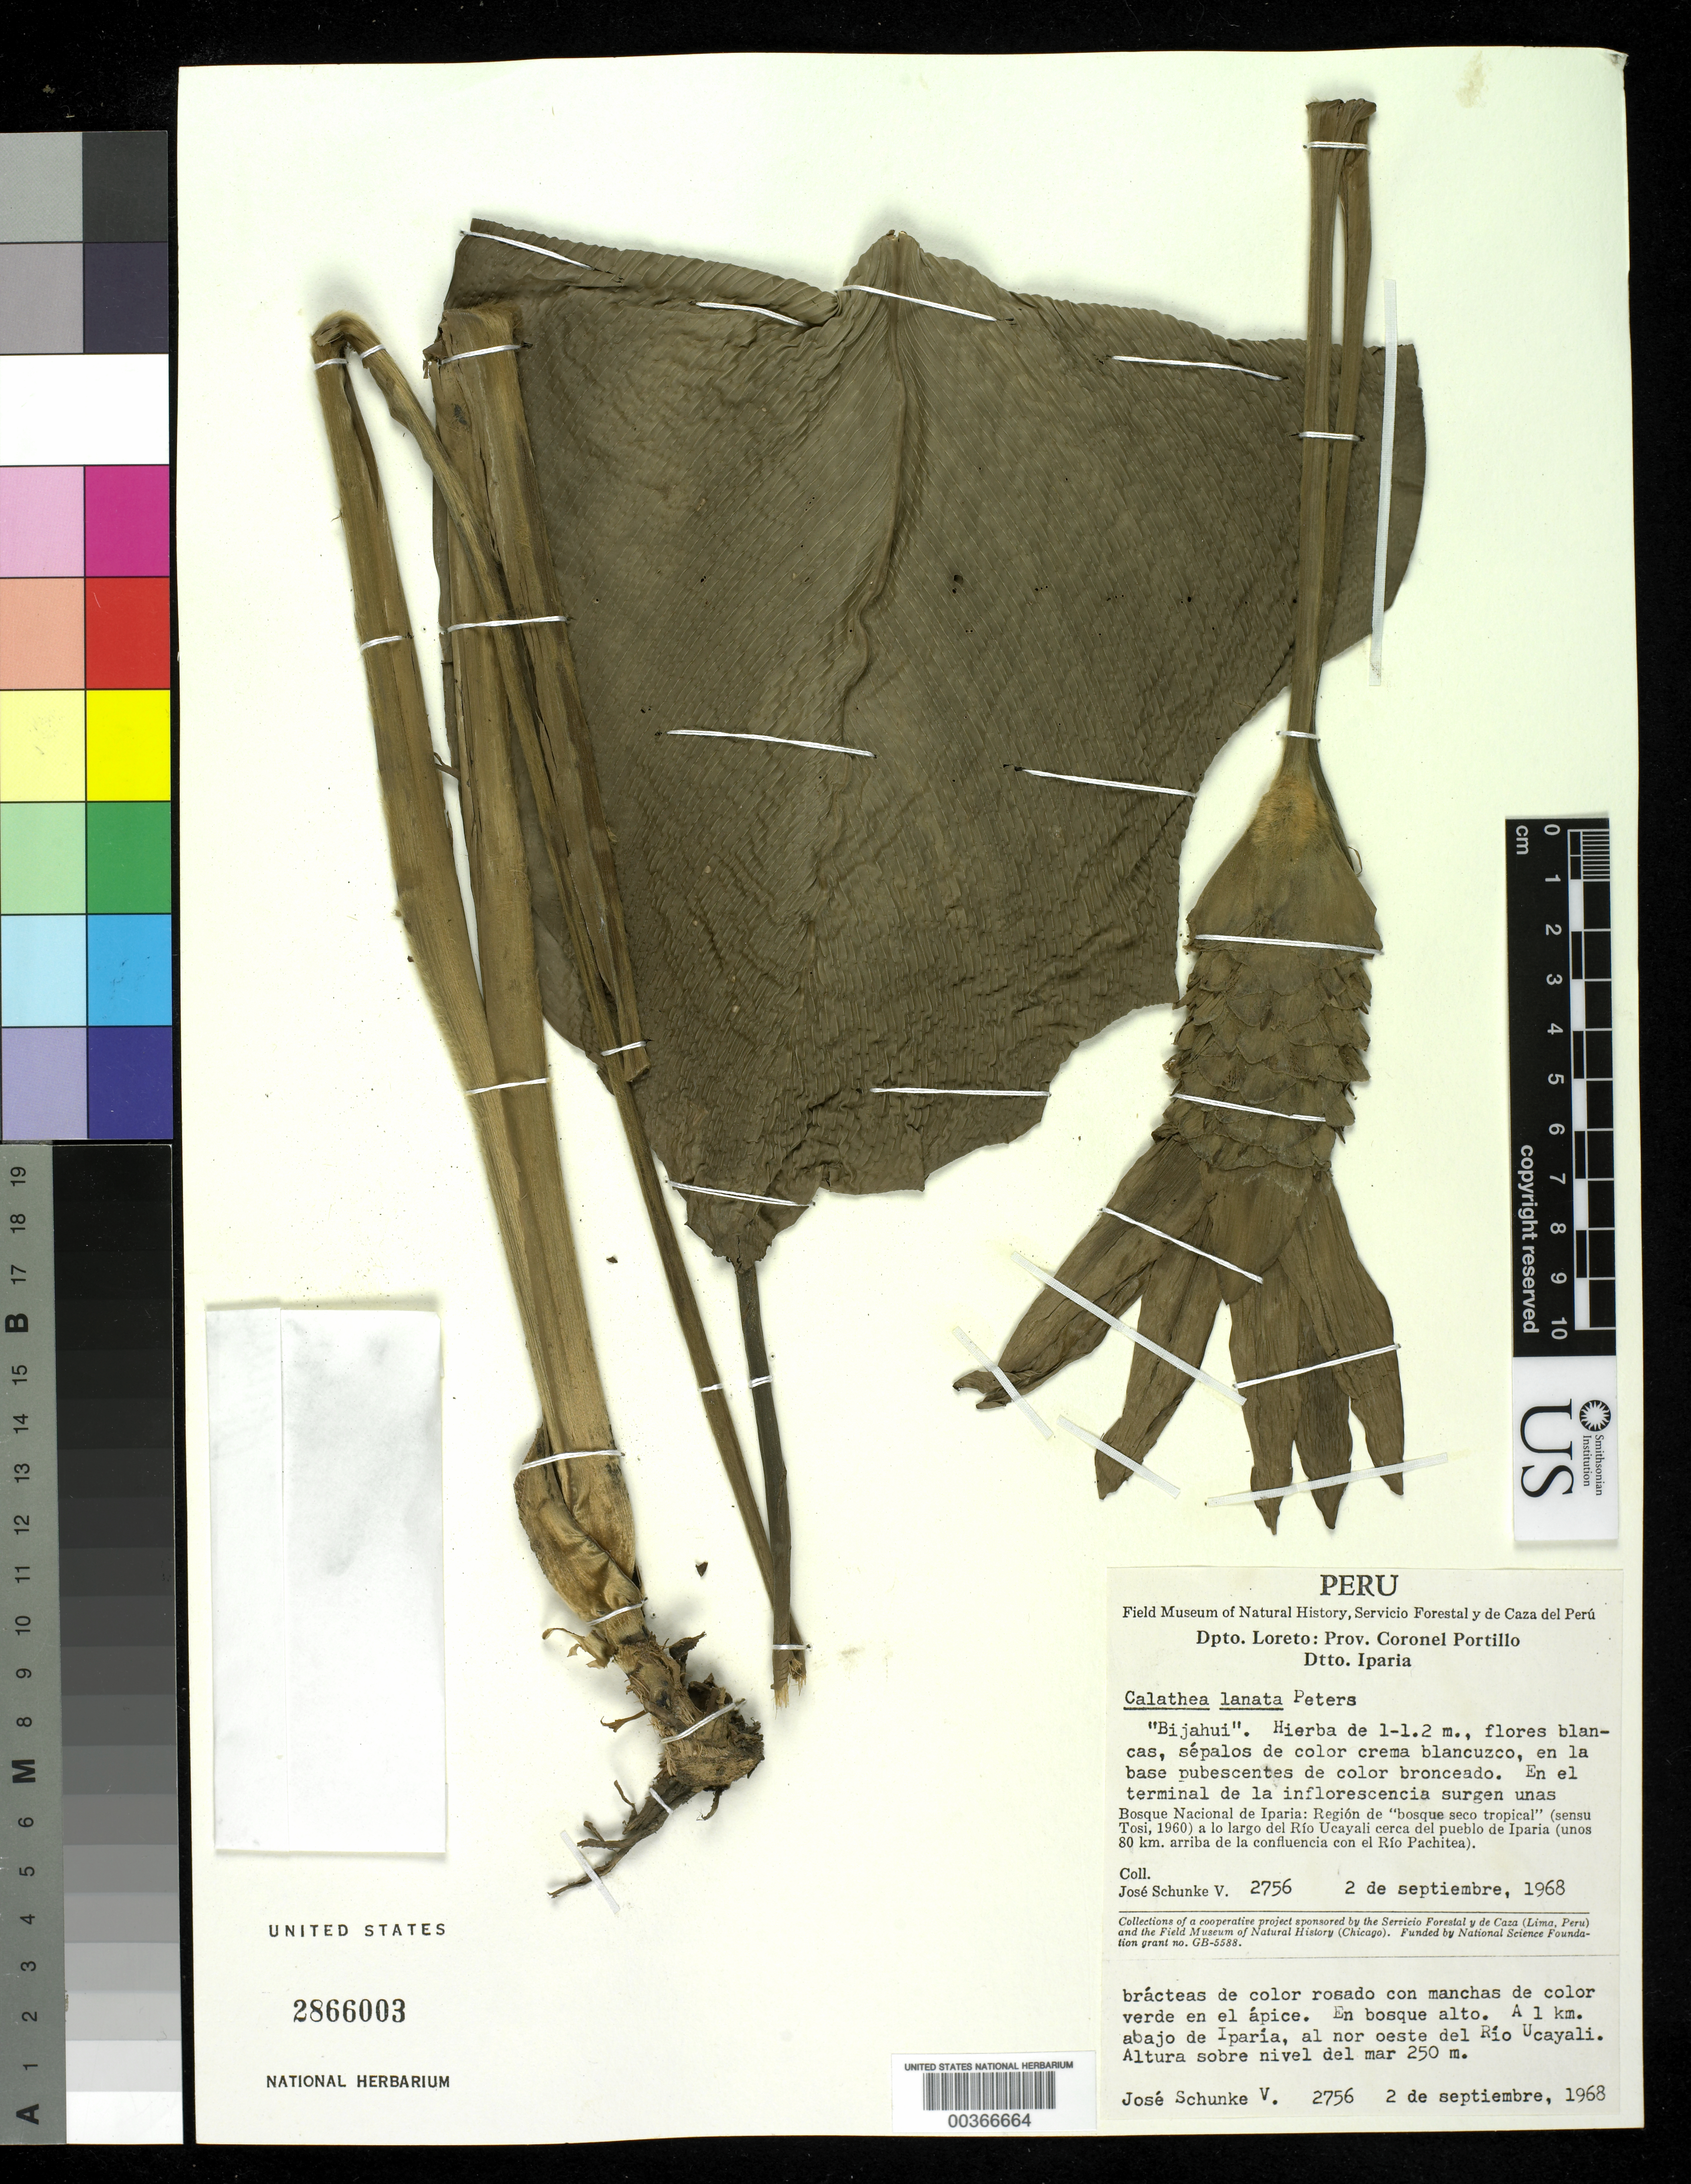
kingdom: Plantae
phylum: Tracheophyta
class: Liliopsida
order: Zingiberales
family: Marantaceae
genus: Goeppertia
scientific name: Goeppertia lanata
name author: (Petersen) Borchs. & S. Suárez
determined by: Strong, Mark T., (BOT), Smithsonian Institution - National Museum of Natural History (UNITED STATES)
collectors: J. Schunke Vigo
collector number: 2756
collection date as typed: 02 Sep 1968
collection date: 1968-09-02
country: Peru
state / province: Ucayali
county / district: Coronel Portillo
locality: Coronel Portillo Prov., Dtto. Iparia, a 1 km abajo de Iparia, al noroeste del Río Ucayali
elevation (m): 250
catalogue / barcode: US 2866003